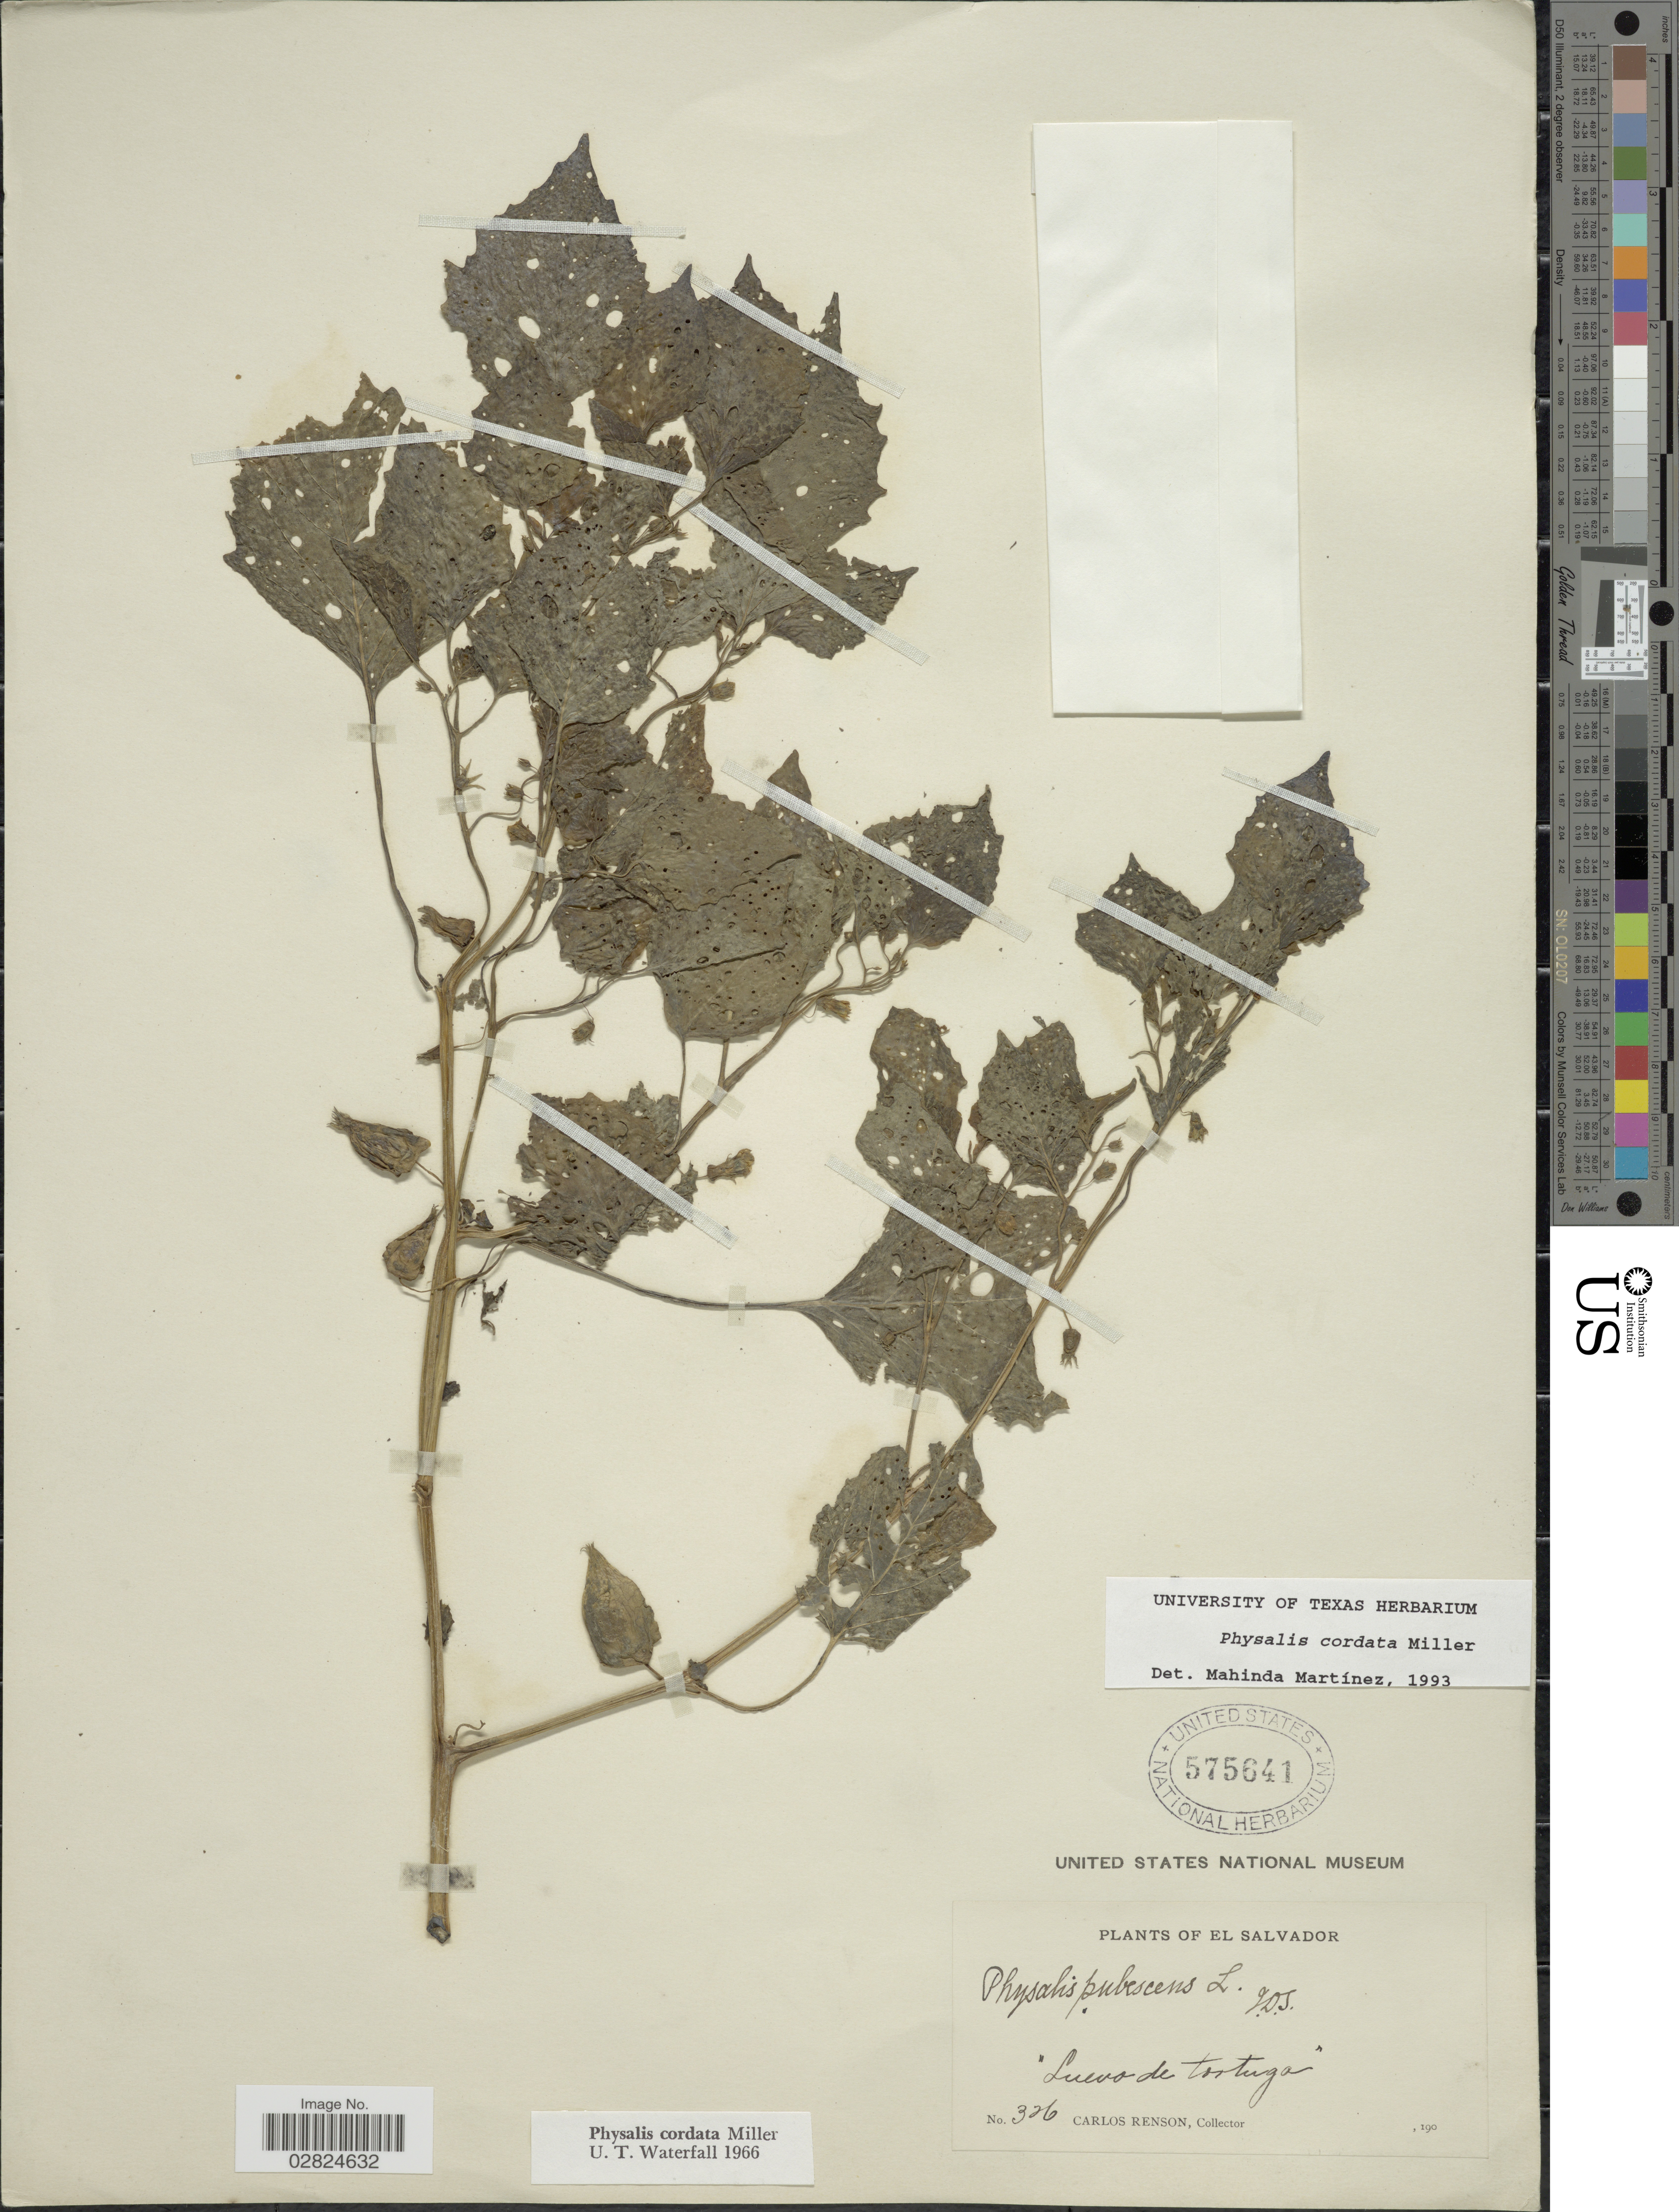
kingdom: Plantae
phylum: Tracheophyta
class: Magnoliopsida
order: Solanales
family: Solanaceae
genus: Physalis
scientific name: Physalis cordata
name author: Mill.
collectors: C. Renson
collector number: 326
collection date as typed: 190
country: El Salvador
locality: Luevo de Tortuga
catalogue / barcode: US 575641